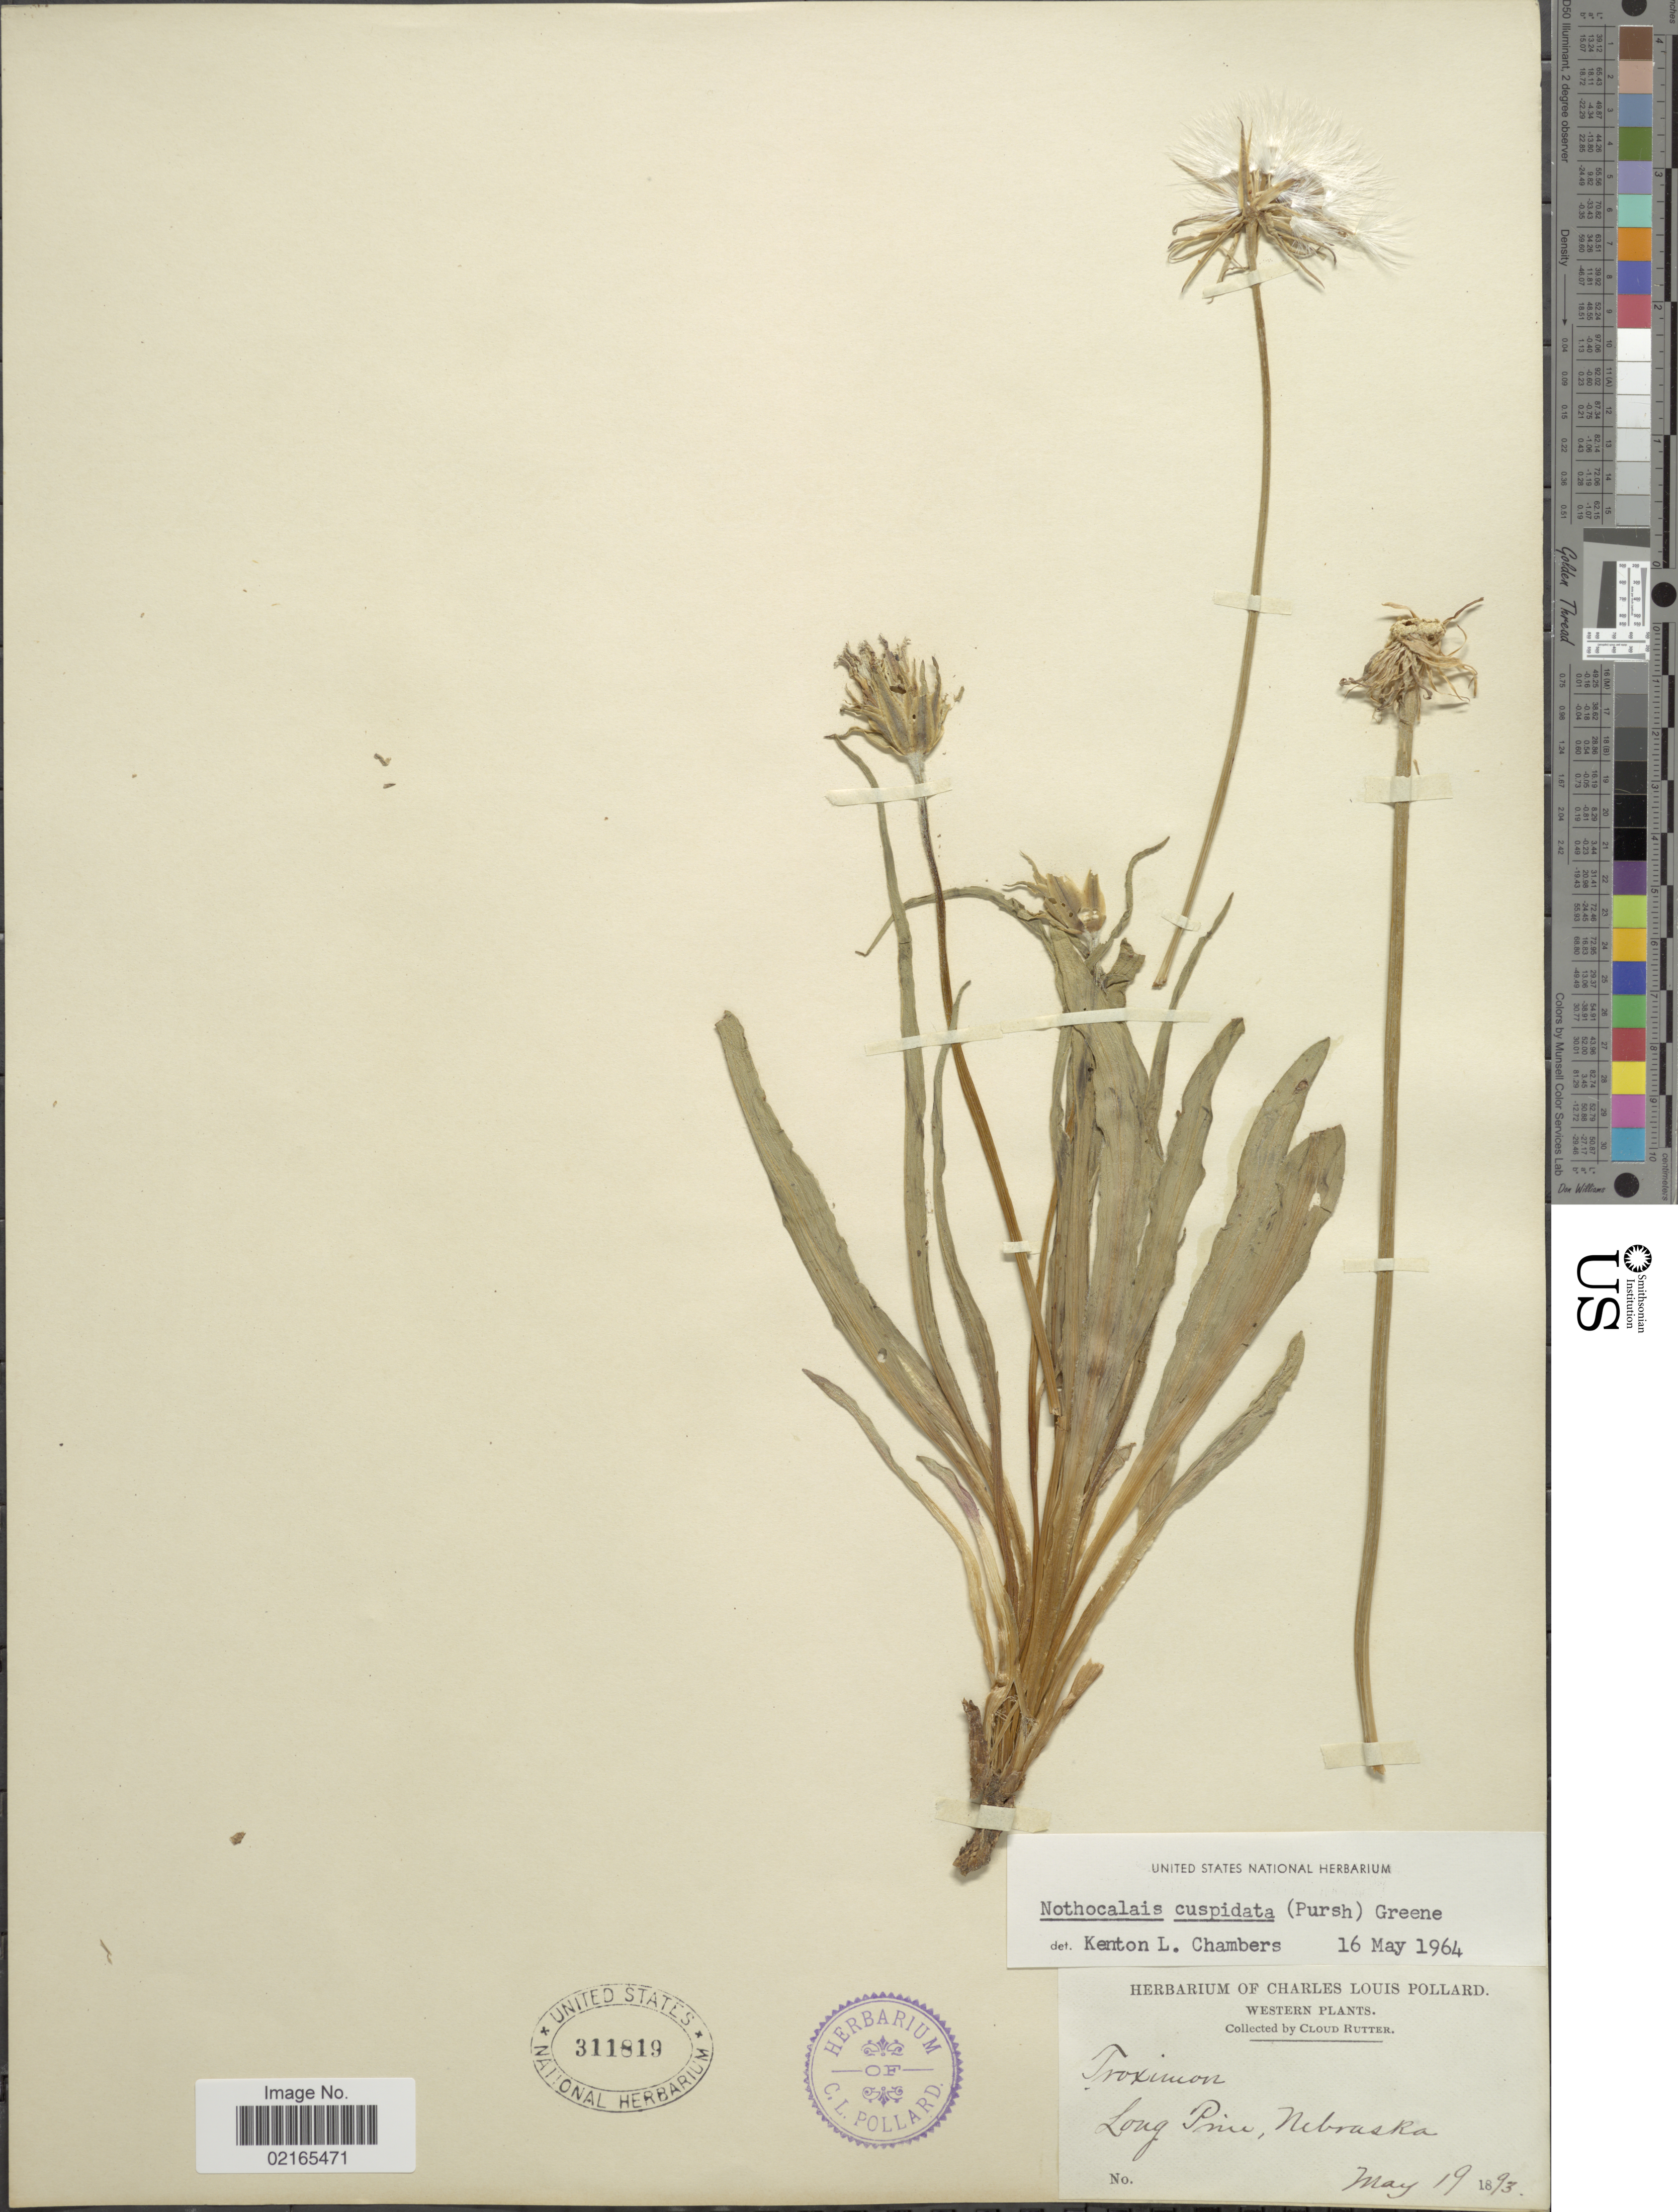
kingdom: Plantae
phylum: Tracheophyta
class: Magnoliopsida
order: Asterales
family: Asteraceae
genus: Nothocalais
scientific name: Nothocalais cuspidata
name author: (Pursh) Greene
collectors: C. Rutter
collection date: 1893-05-19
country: United States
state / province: Nebraska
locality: Western, Long Pine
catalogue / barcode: US 311819